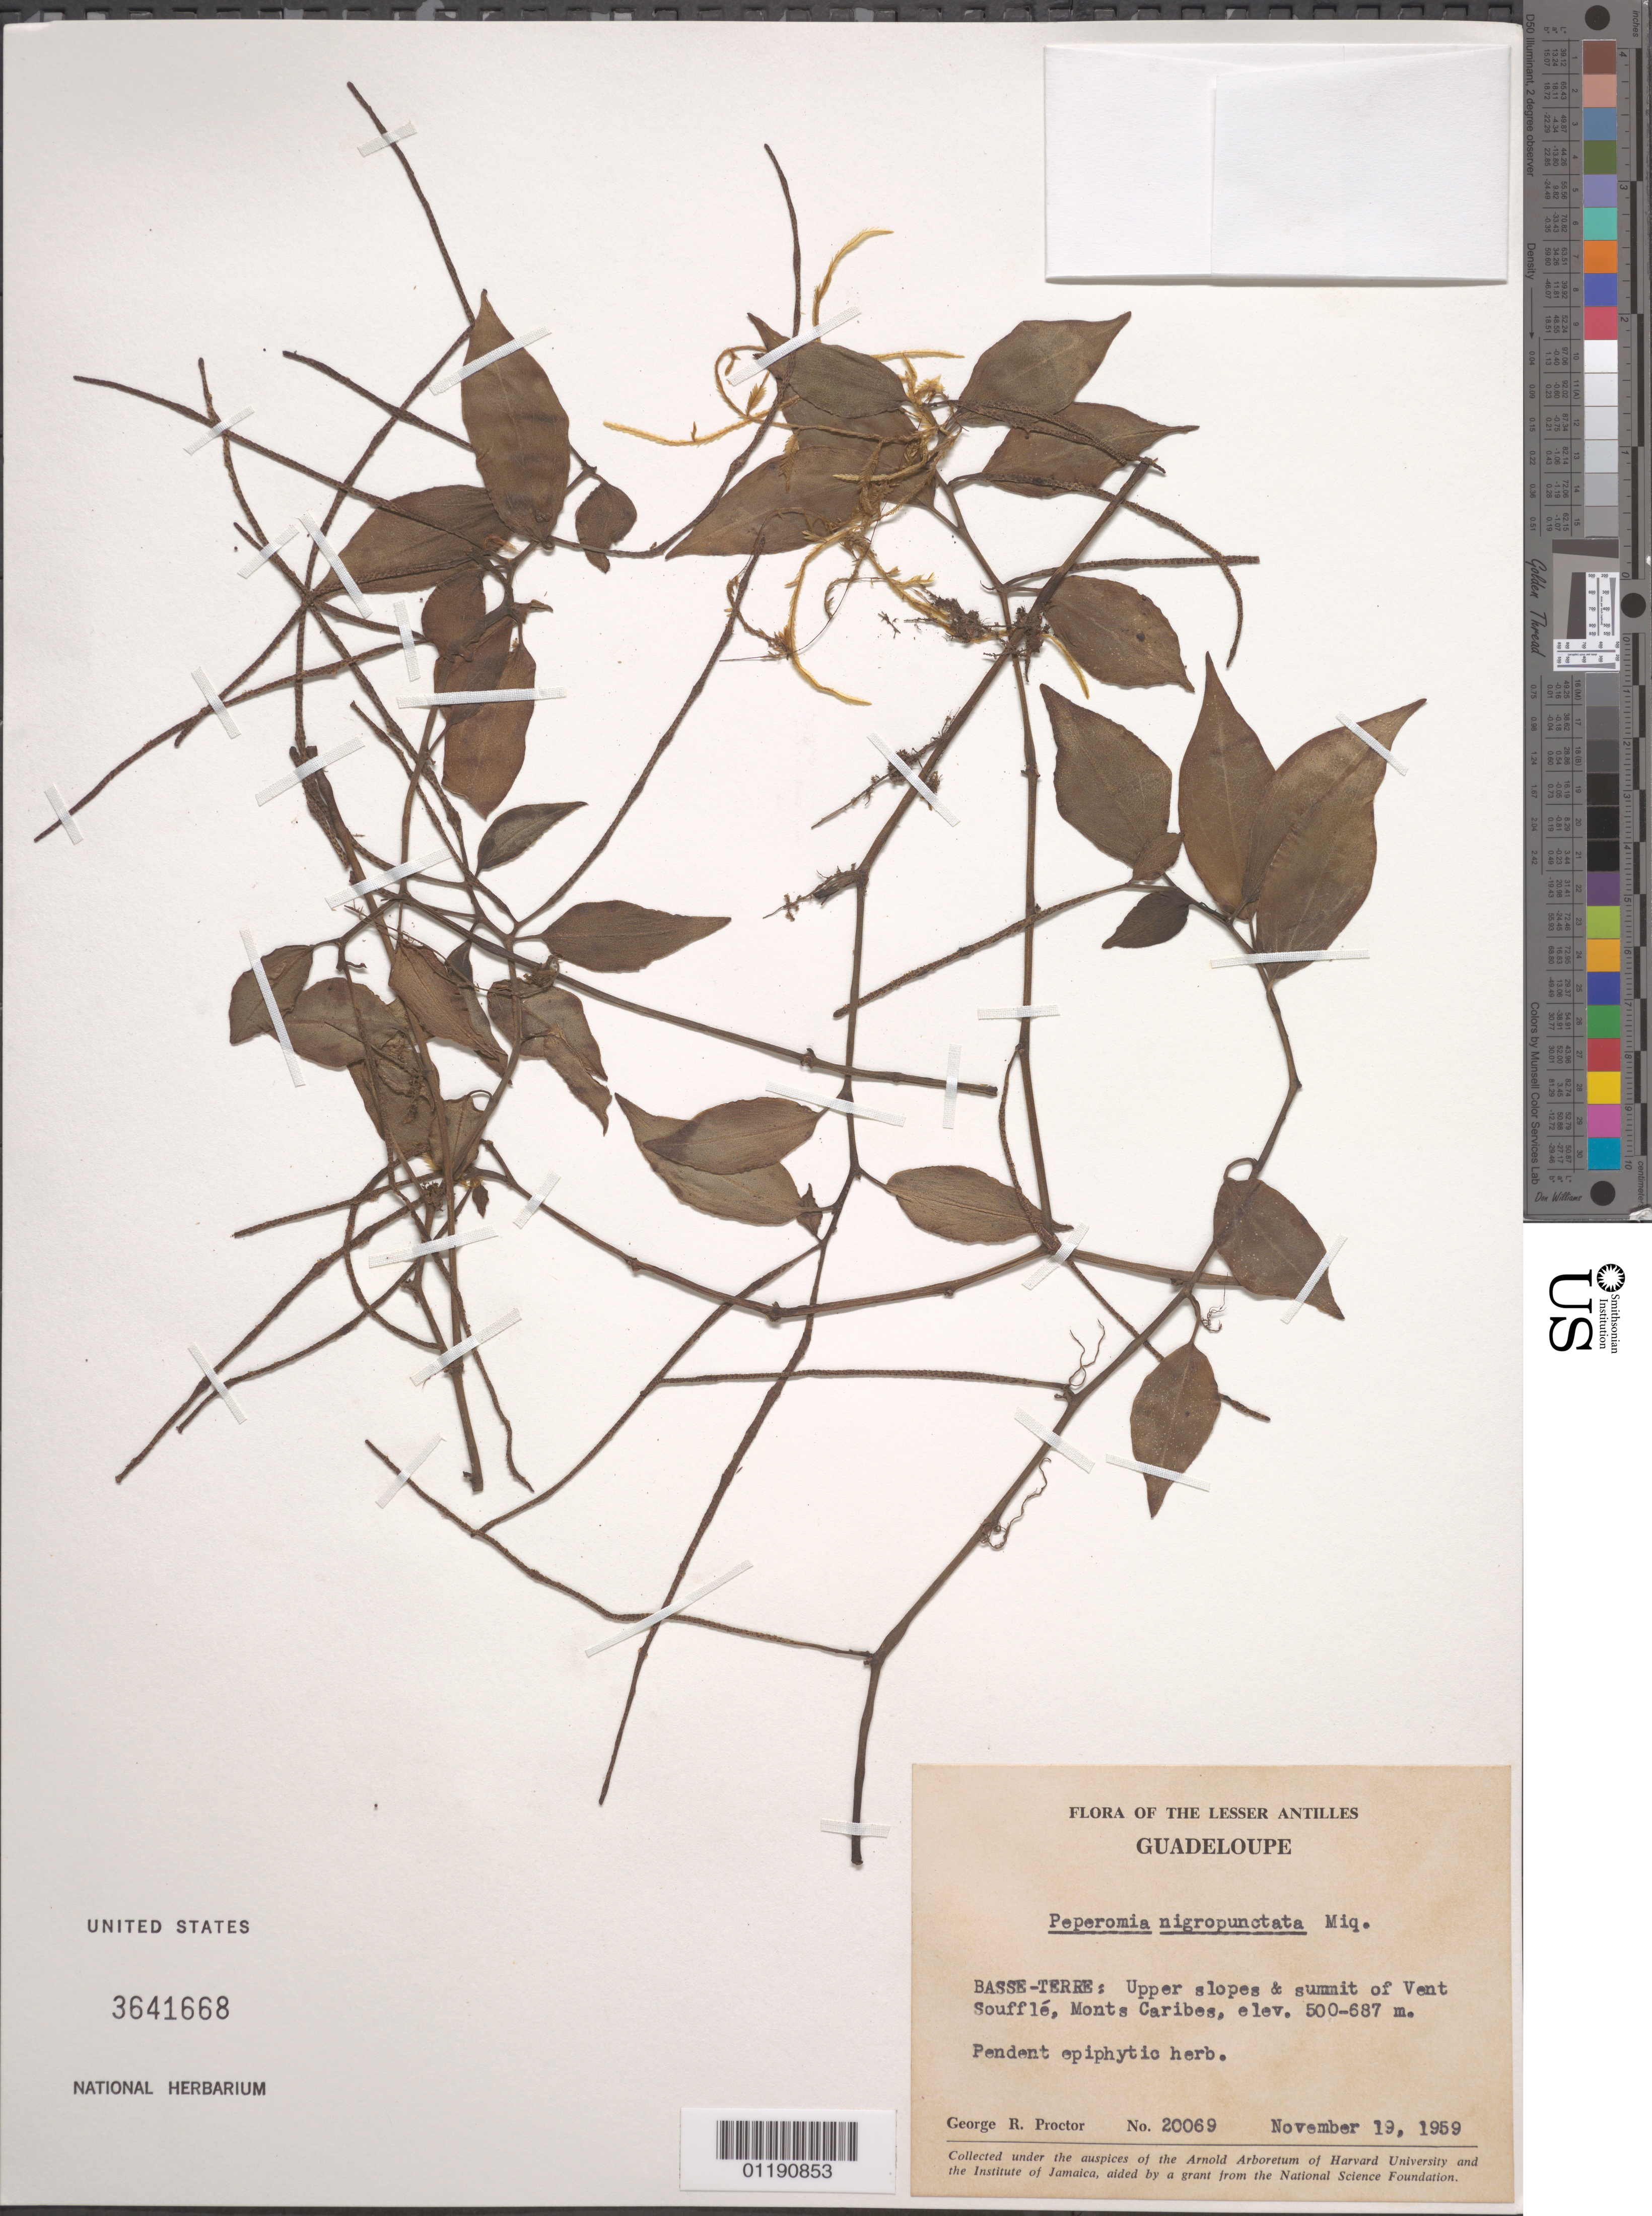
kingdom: Plantae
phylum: Tracheophyta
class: Magnoliopsida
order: Piperales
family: Piperaceae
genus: Peperomia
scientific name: Peperomia nigropunctata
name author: Miq.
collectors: G. R. Proctor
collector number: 20069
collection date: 1959-11-19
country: Guadeloupe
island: Basse-Terre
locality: Basse-Terre. Upper slopes and summit of Vent Soufflé, Monts Caribes.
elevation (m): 500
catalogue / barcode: US 3641668